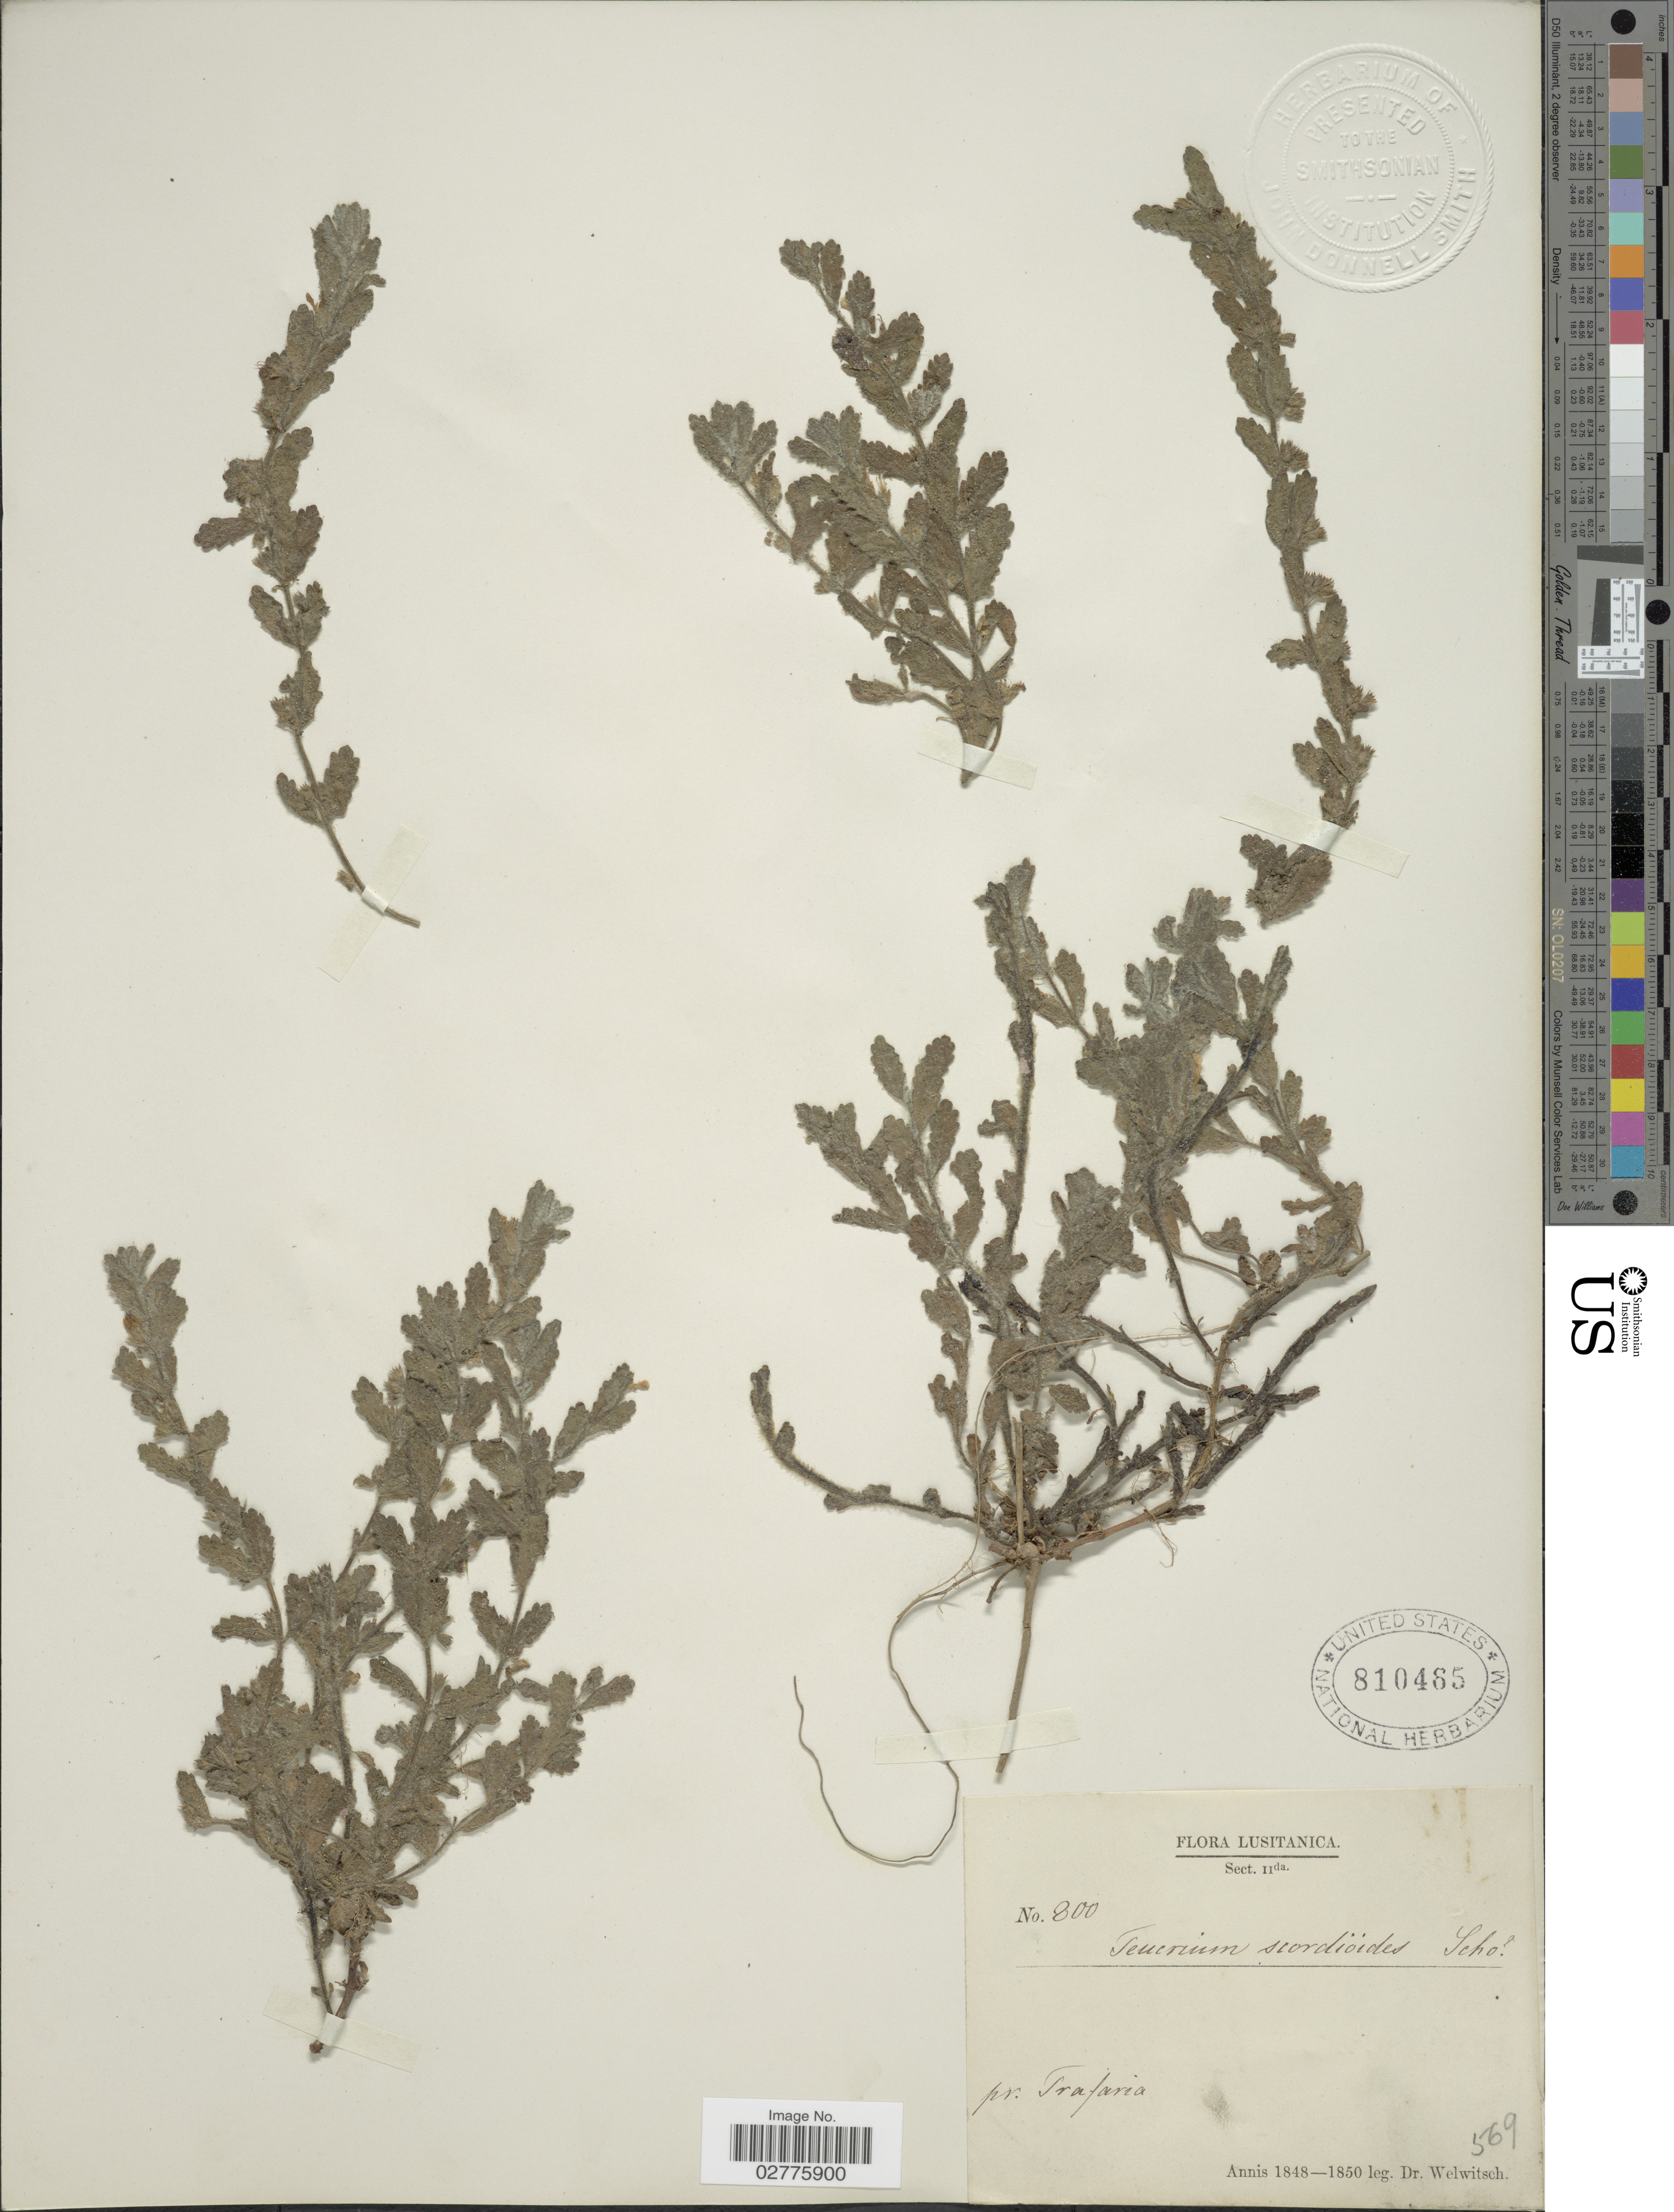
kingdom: Plantae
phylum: Tracheophyta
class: Magnoliopsida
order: Lamiales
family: Lamiaceae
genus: Teucrium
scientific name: Teucrium scordioides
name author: Schreb.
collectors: -. Welwitsch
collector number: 800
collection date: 1848/1850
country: Portugal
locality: Lusitanica. pr. Trafaria.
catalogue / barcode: US 810465